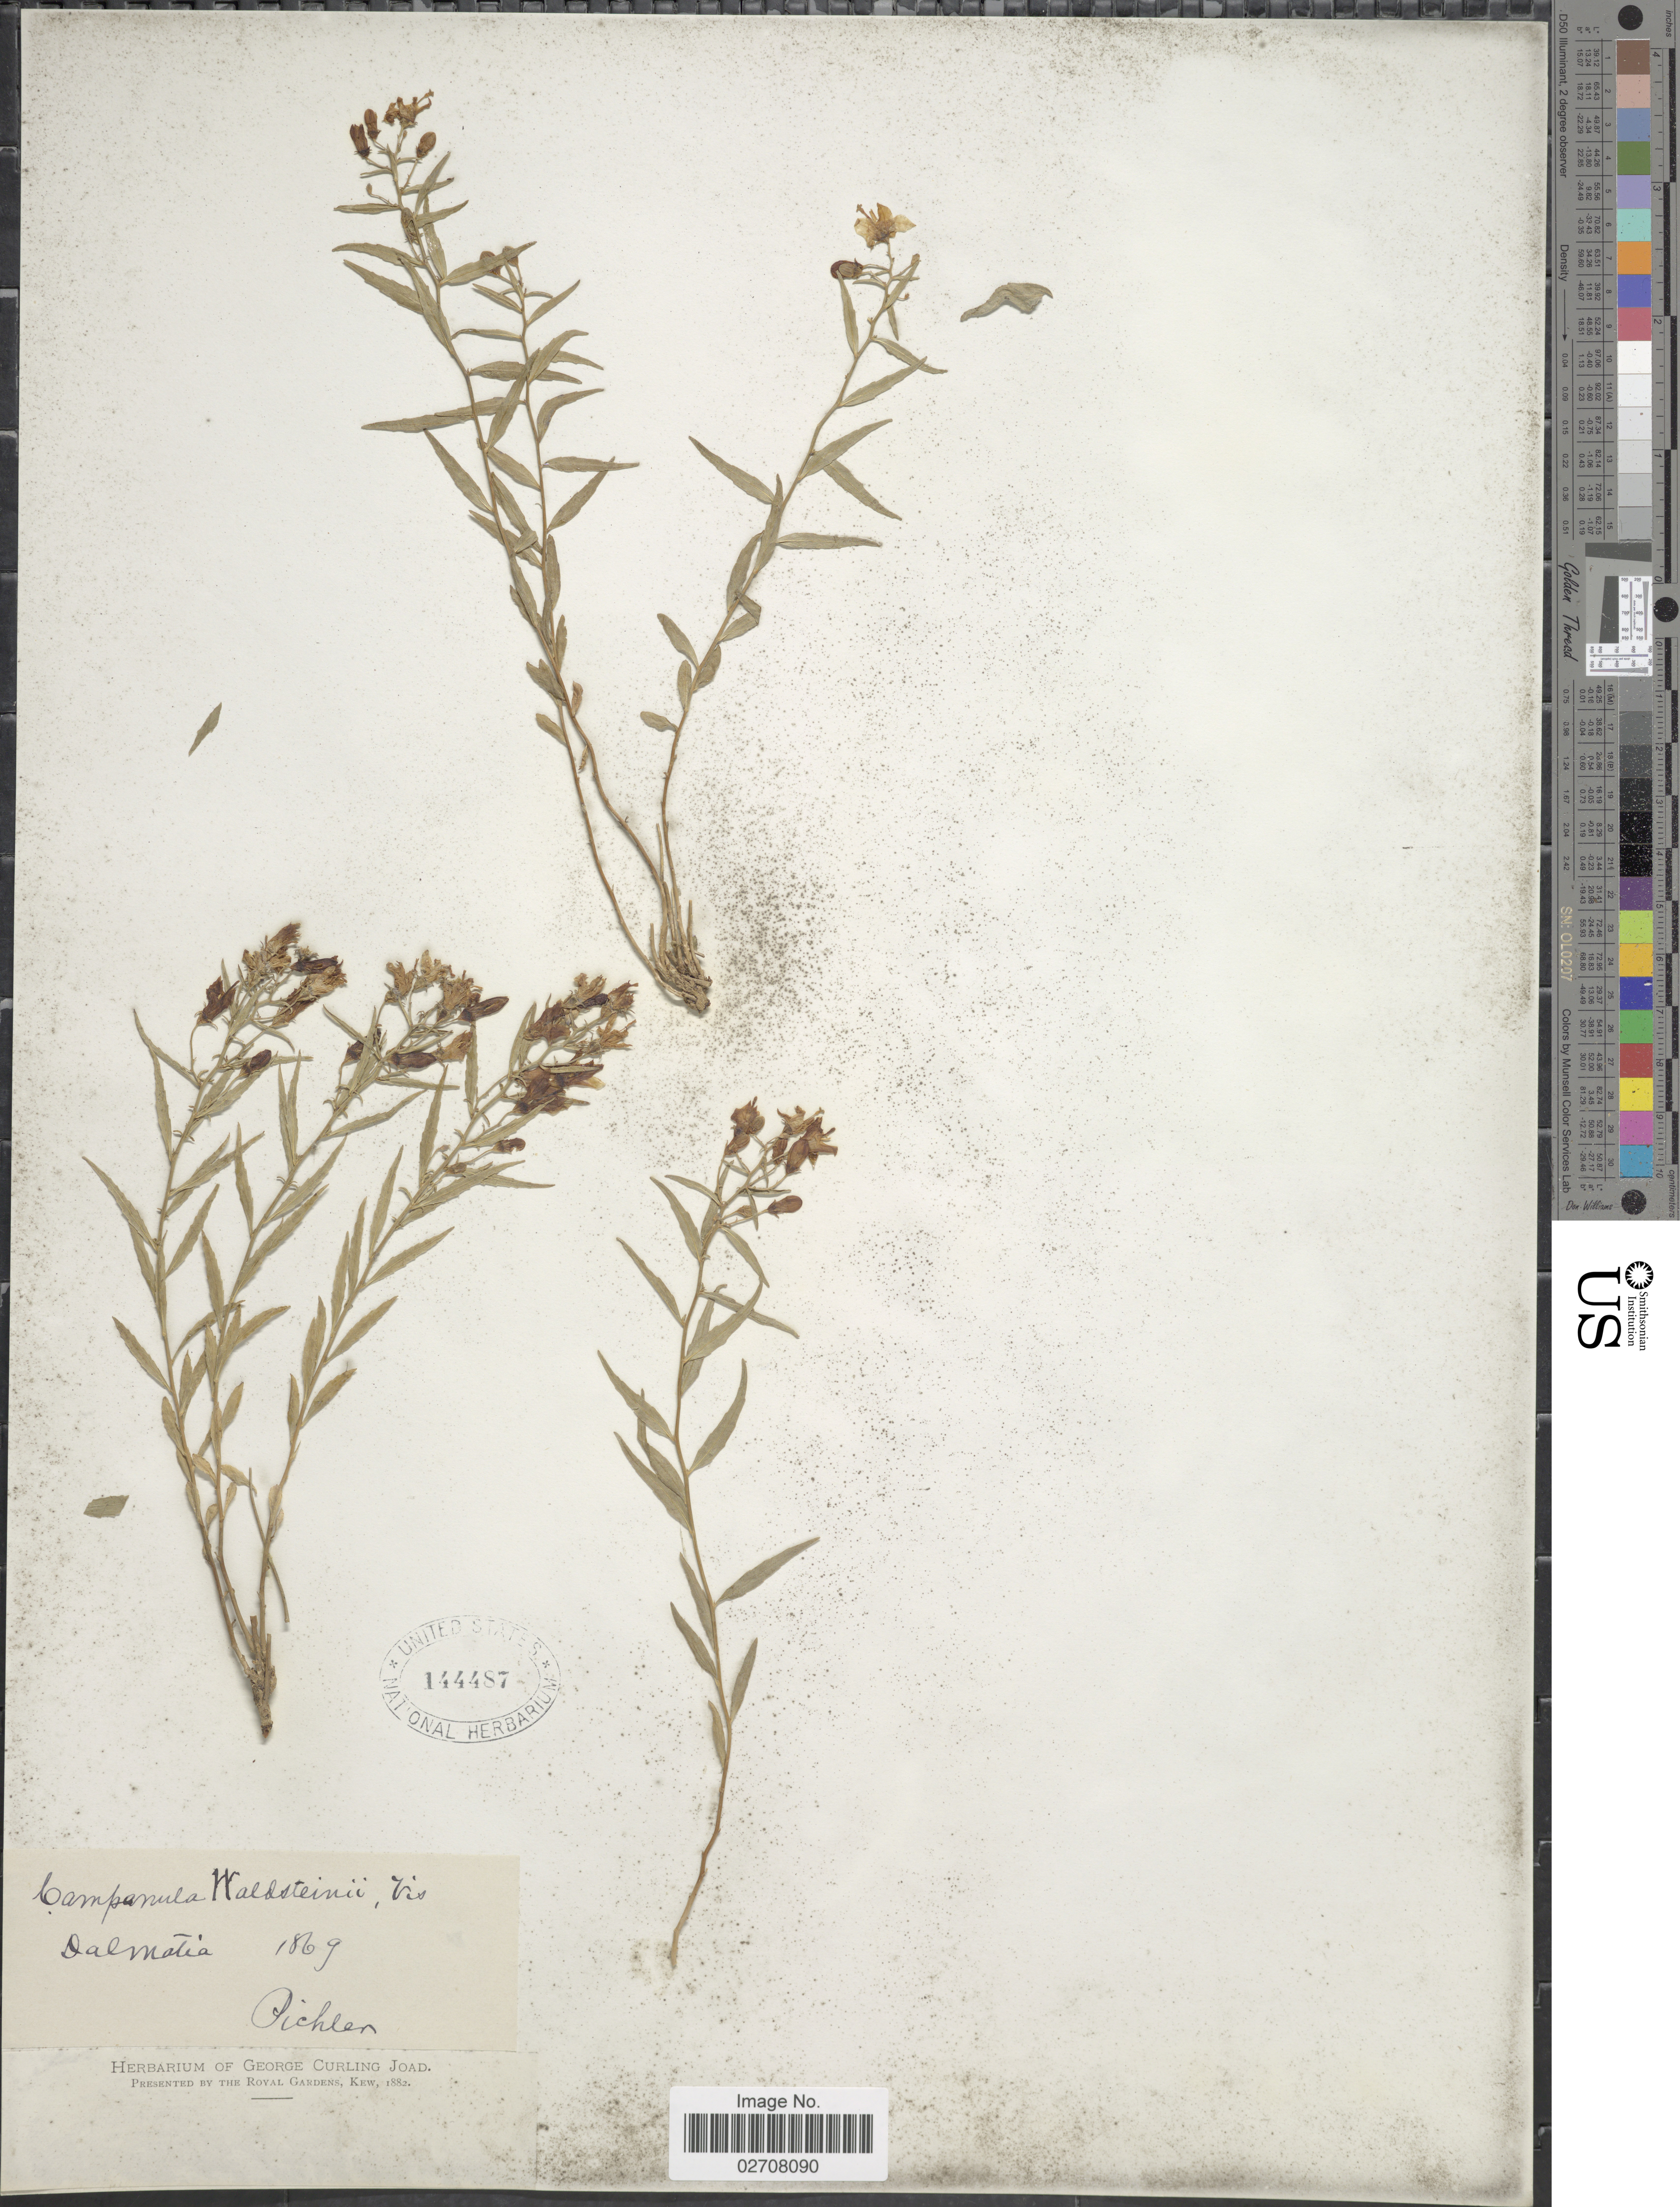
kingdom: Plantae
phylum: Tracheophyta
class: Magnoliopsida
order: Asterales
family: Campanulaceae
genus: Campanula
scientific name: Campanula waldsteiniana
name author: Schult.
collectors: Pichler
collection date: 1869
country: Croatia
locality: Dalmatia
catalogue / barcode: US 144487